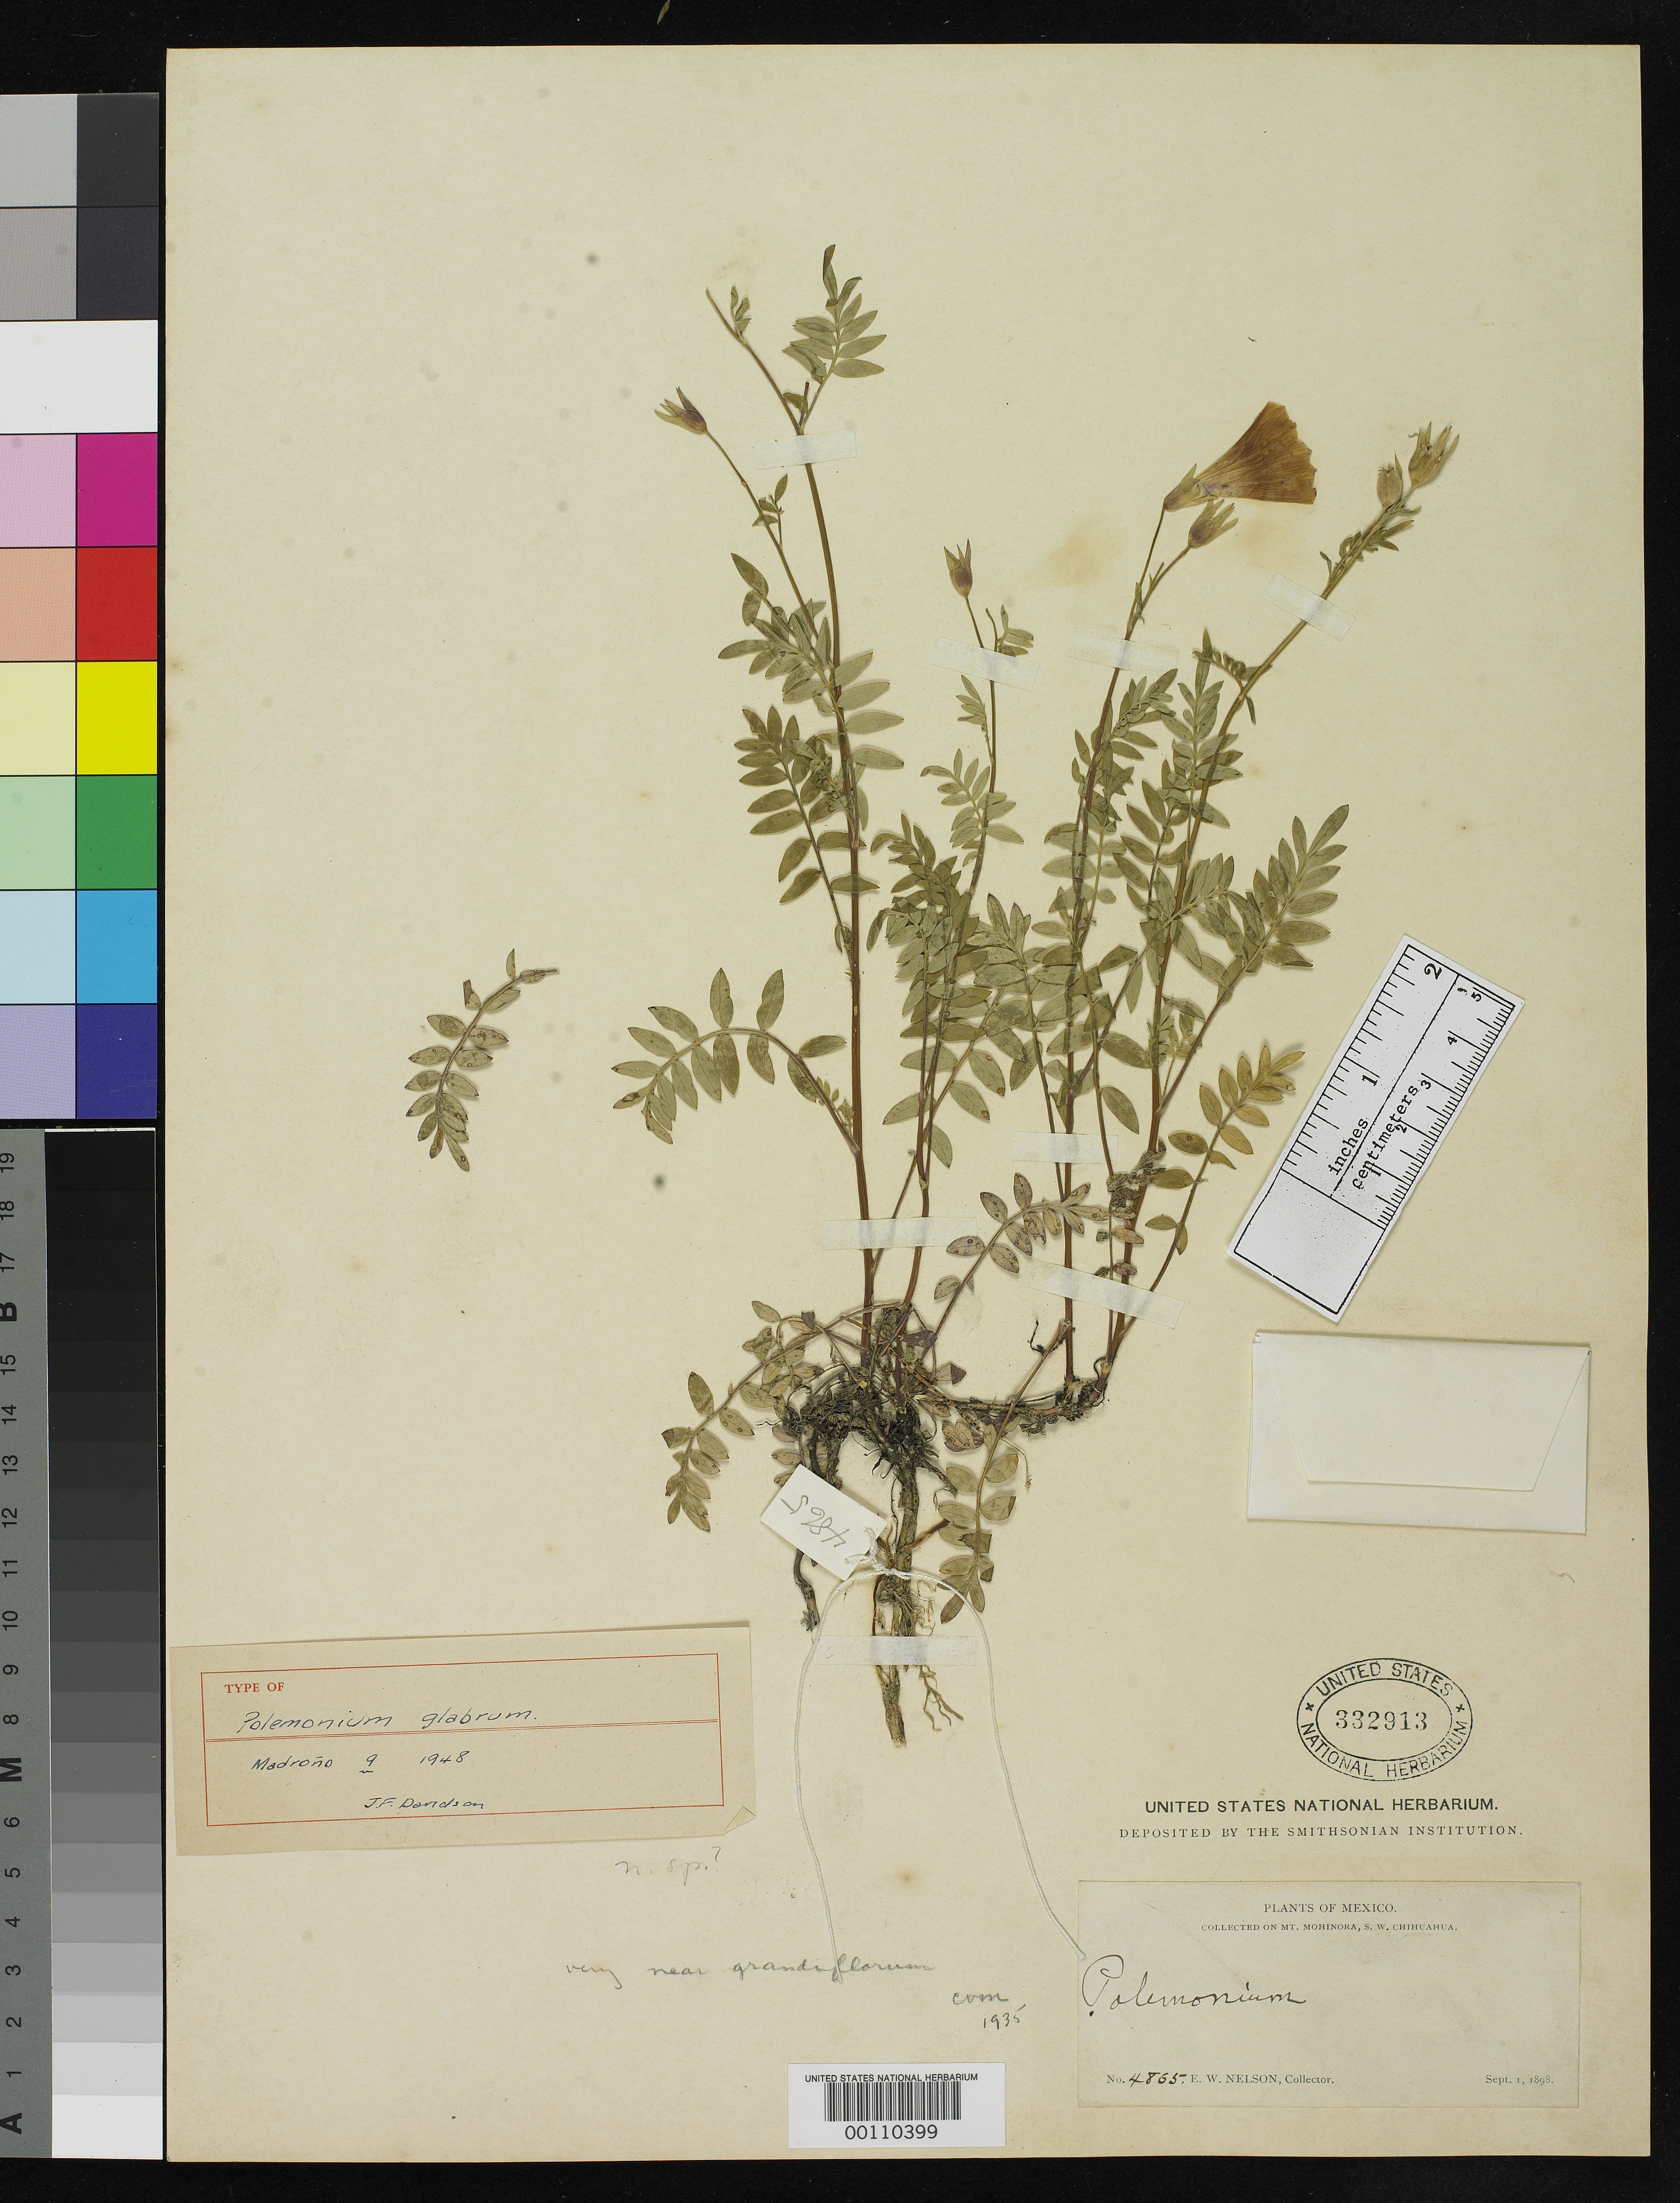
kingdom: Plantae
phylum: Tracheophyta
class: Magnoliopsida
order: Ericales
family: Polemoniaceae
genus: Polemonium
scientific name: Polemonium glabrum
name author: J.F. Davidson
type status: Holotype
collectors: E. W. Nelson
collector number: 4865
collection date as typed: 01 Sep 1898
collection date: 1898-09-01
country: Mexico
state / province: Chihuahua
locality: Mt. Mohinora, 10 mi W of Guadalupe y Calvo.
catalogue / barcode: US 332913